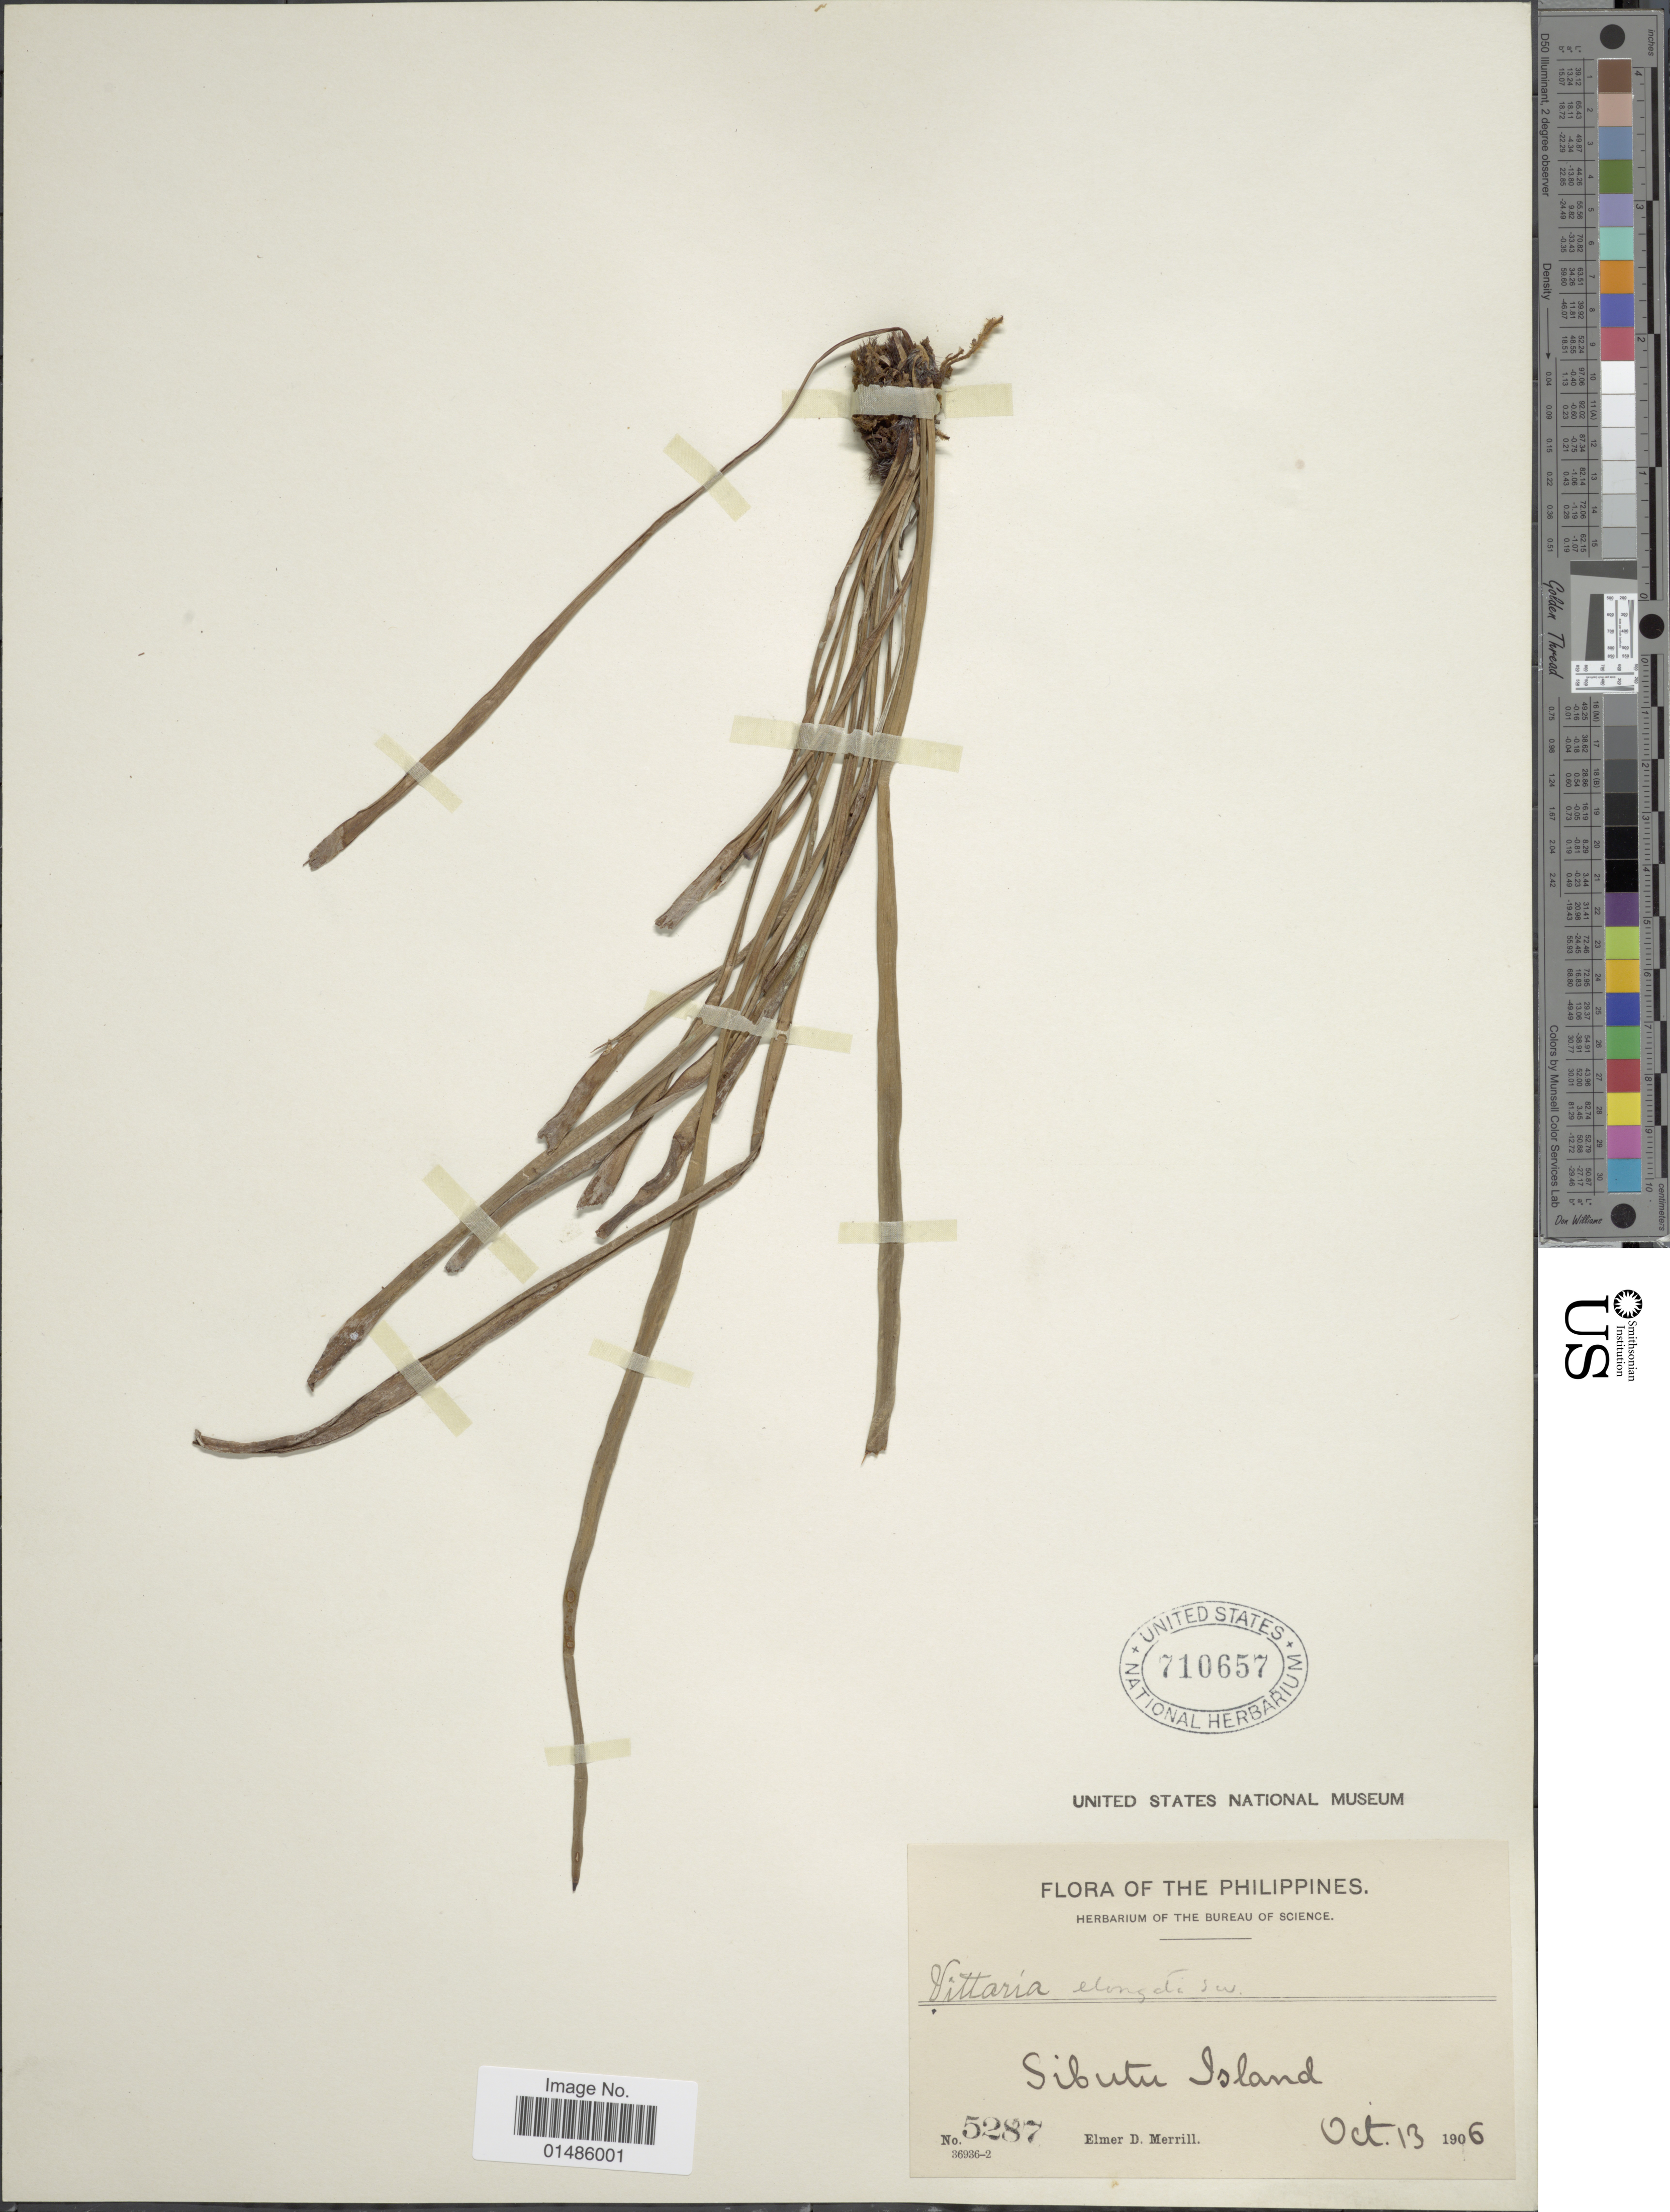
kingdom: Plantae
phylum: Tracheophyta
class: Polypodiopsida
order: Polypodiales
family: Pteridaceae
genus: Haplopteris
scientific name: Haplopteris elongata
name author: (Sw.) Crane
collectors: E. D. Merrill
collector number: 5287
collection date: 1906-10-13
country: Philippines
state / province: Muslim Mindanao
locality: Sibutu Island.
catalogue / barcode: US 710657